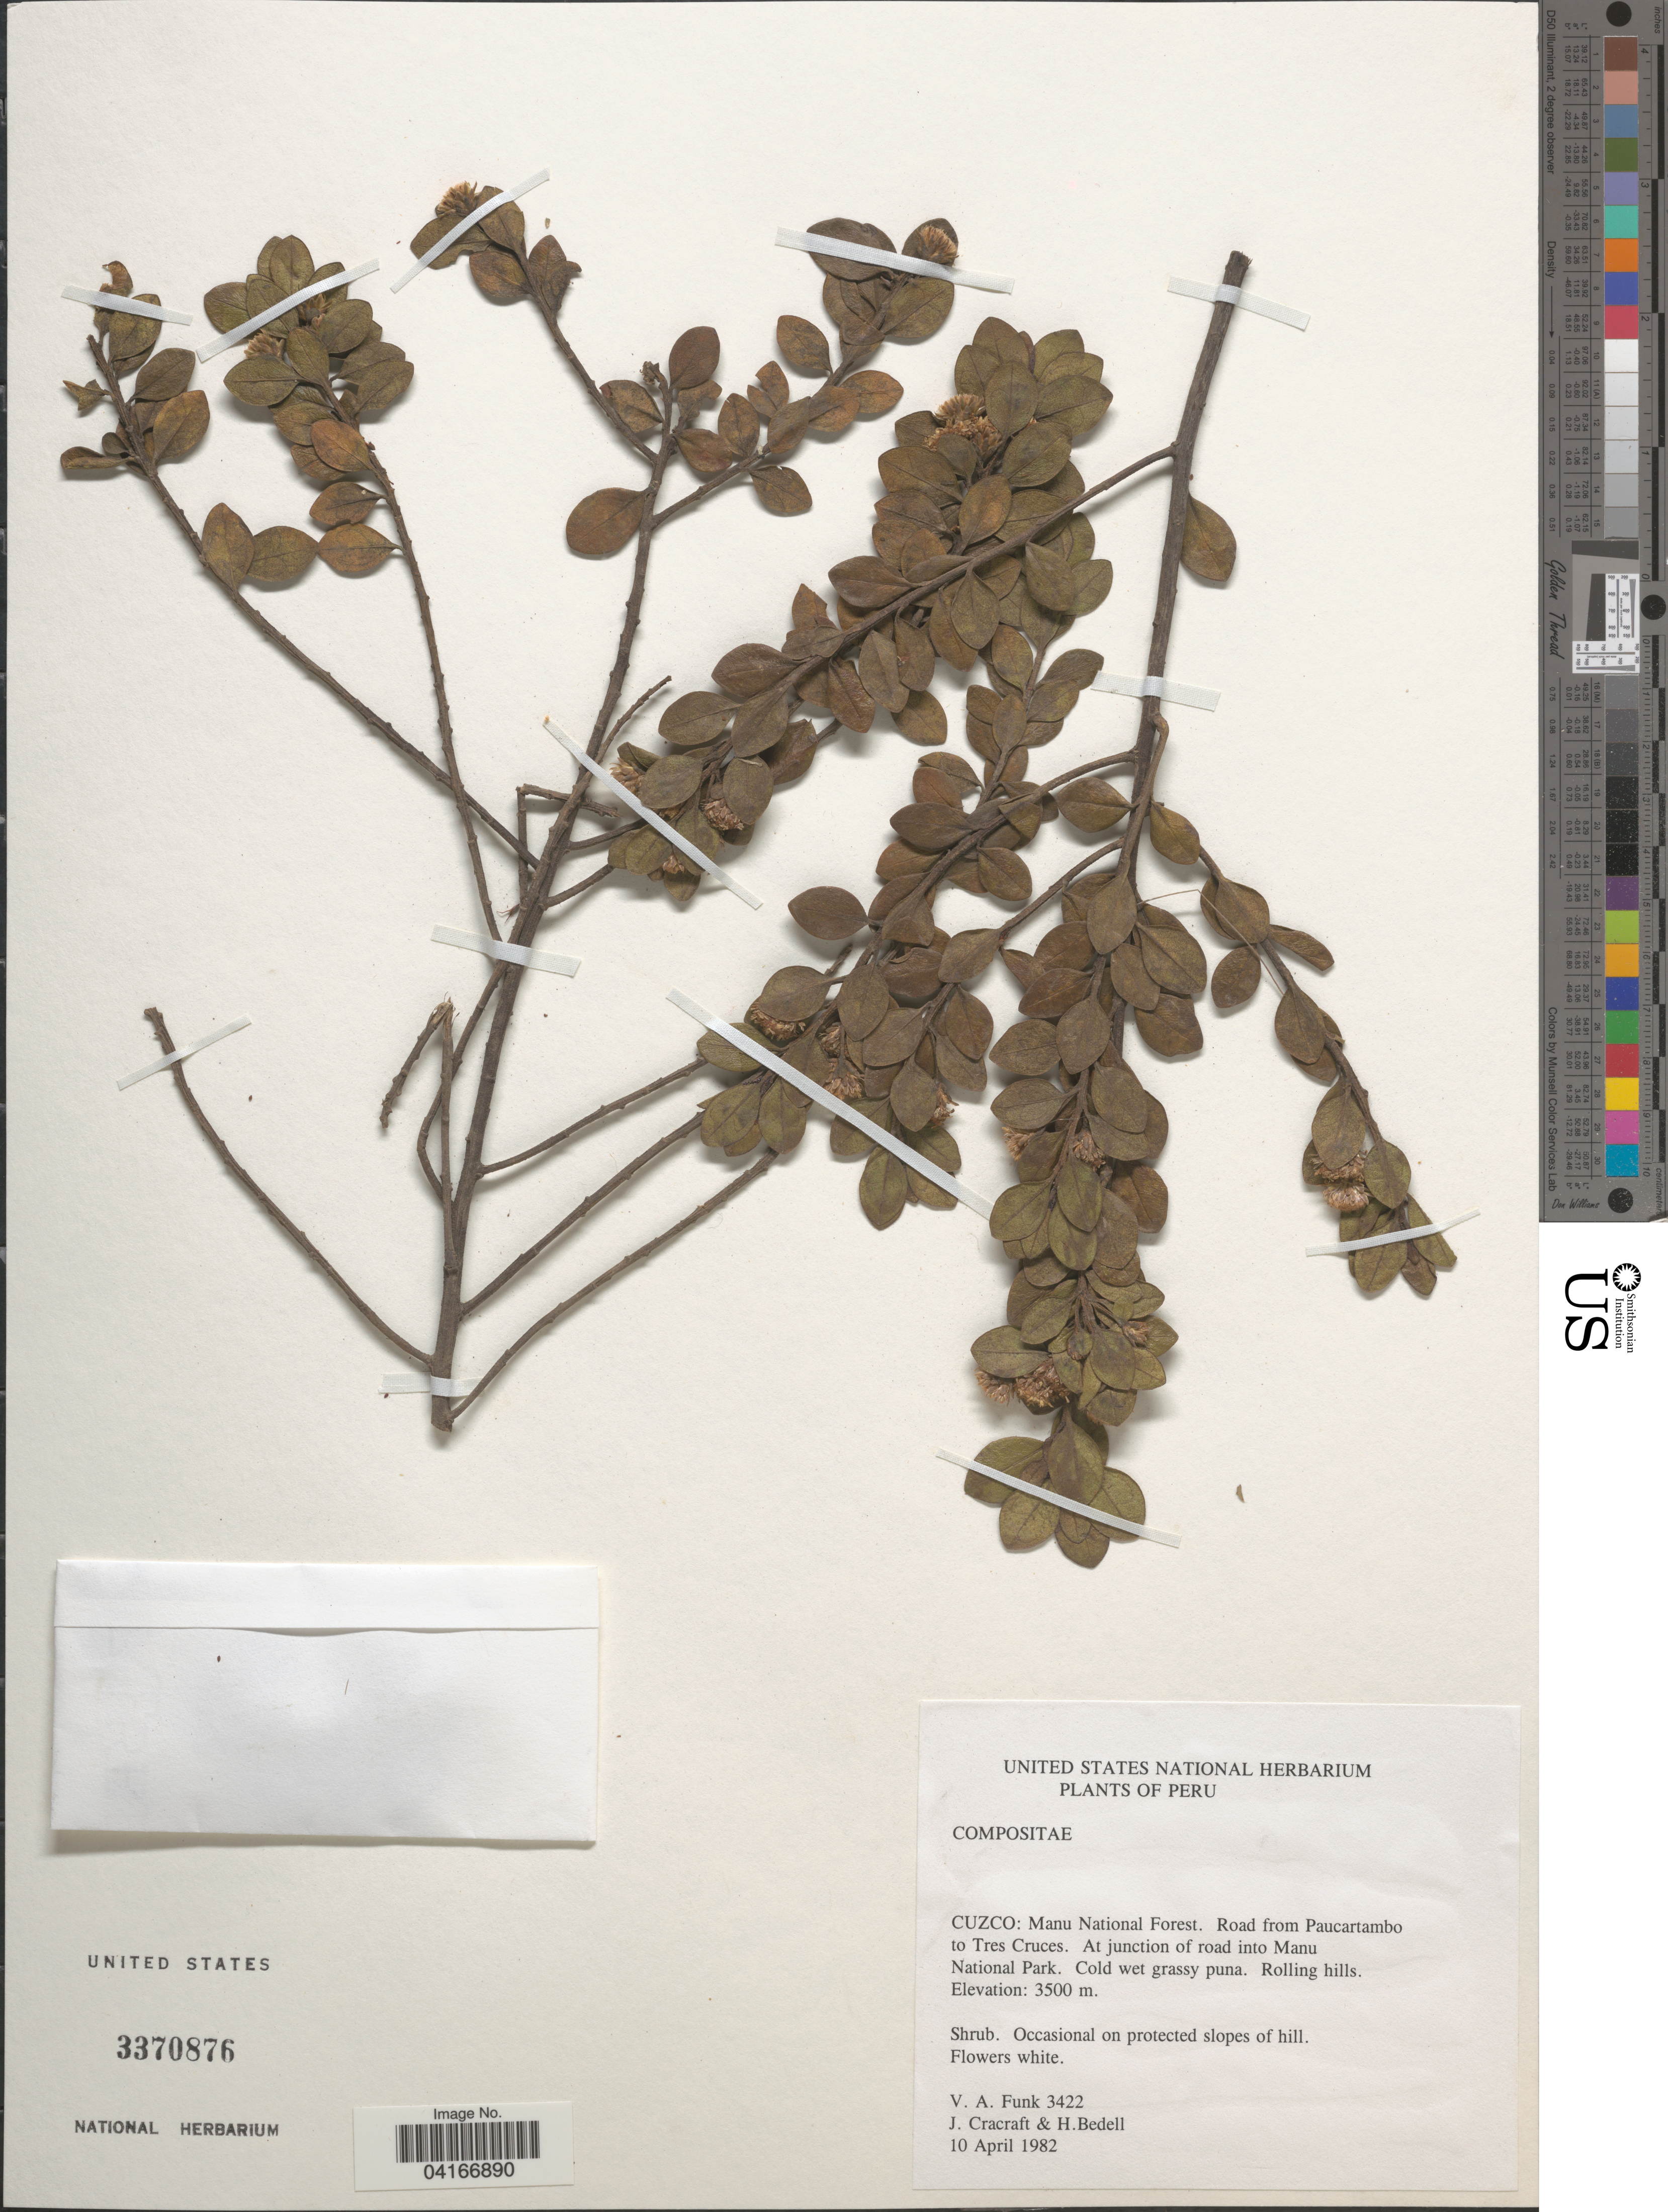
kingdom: Plantae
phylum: Tracheophyta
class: Magnoliopsida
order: Asterales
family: Asteraceae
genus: Baccharis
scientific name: Baccharis sp.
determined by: Ávila C., Fabio Andrés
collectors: V. Funk, J. L. Cracraft & H. Bedell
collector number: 3422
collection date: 1982-04-10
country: Peru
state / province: Cusco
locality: Cuzco: Manu National Forest. Road from Paucartambo to Tres Cruces. At junction of road into Manu National Park.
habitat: On protected side of hills; cold wet grassy puna; rolling hills.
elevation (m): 3500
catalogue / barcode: US 3370876